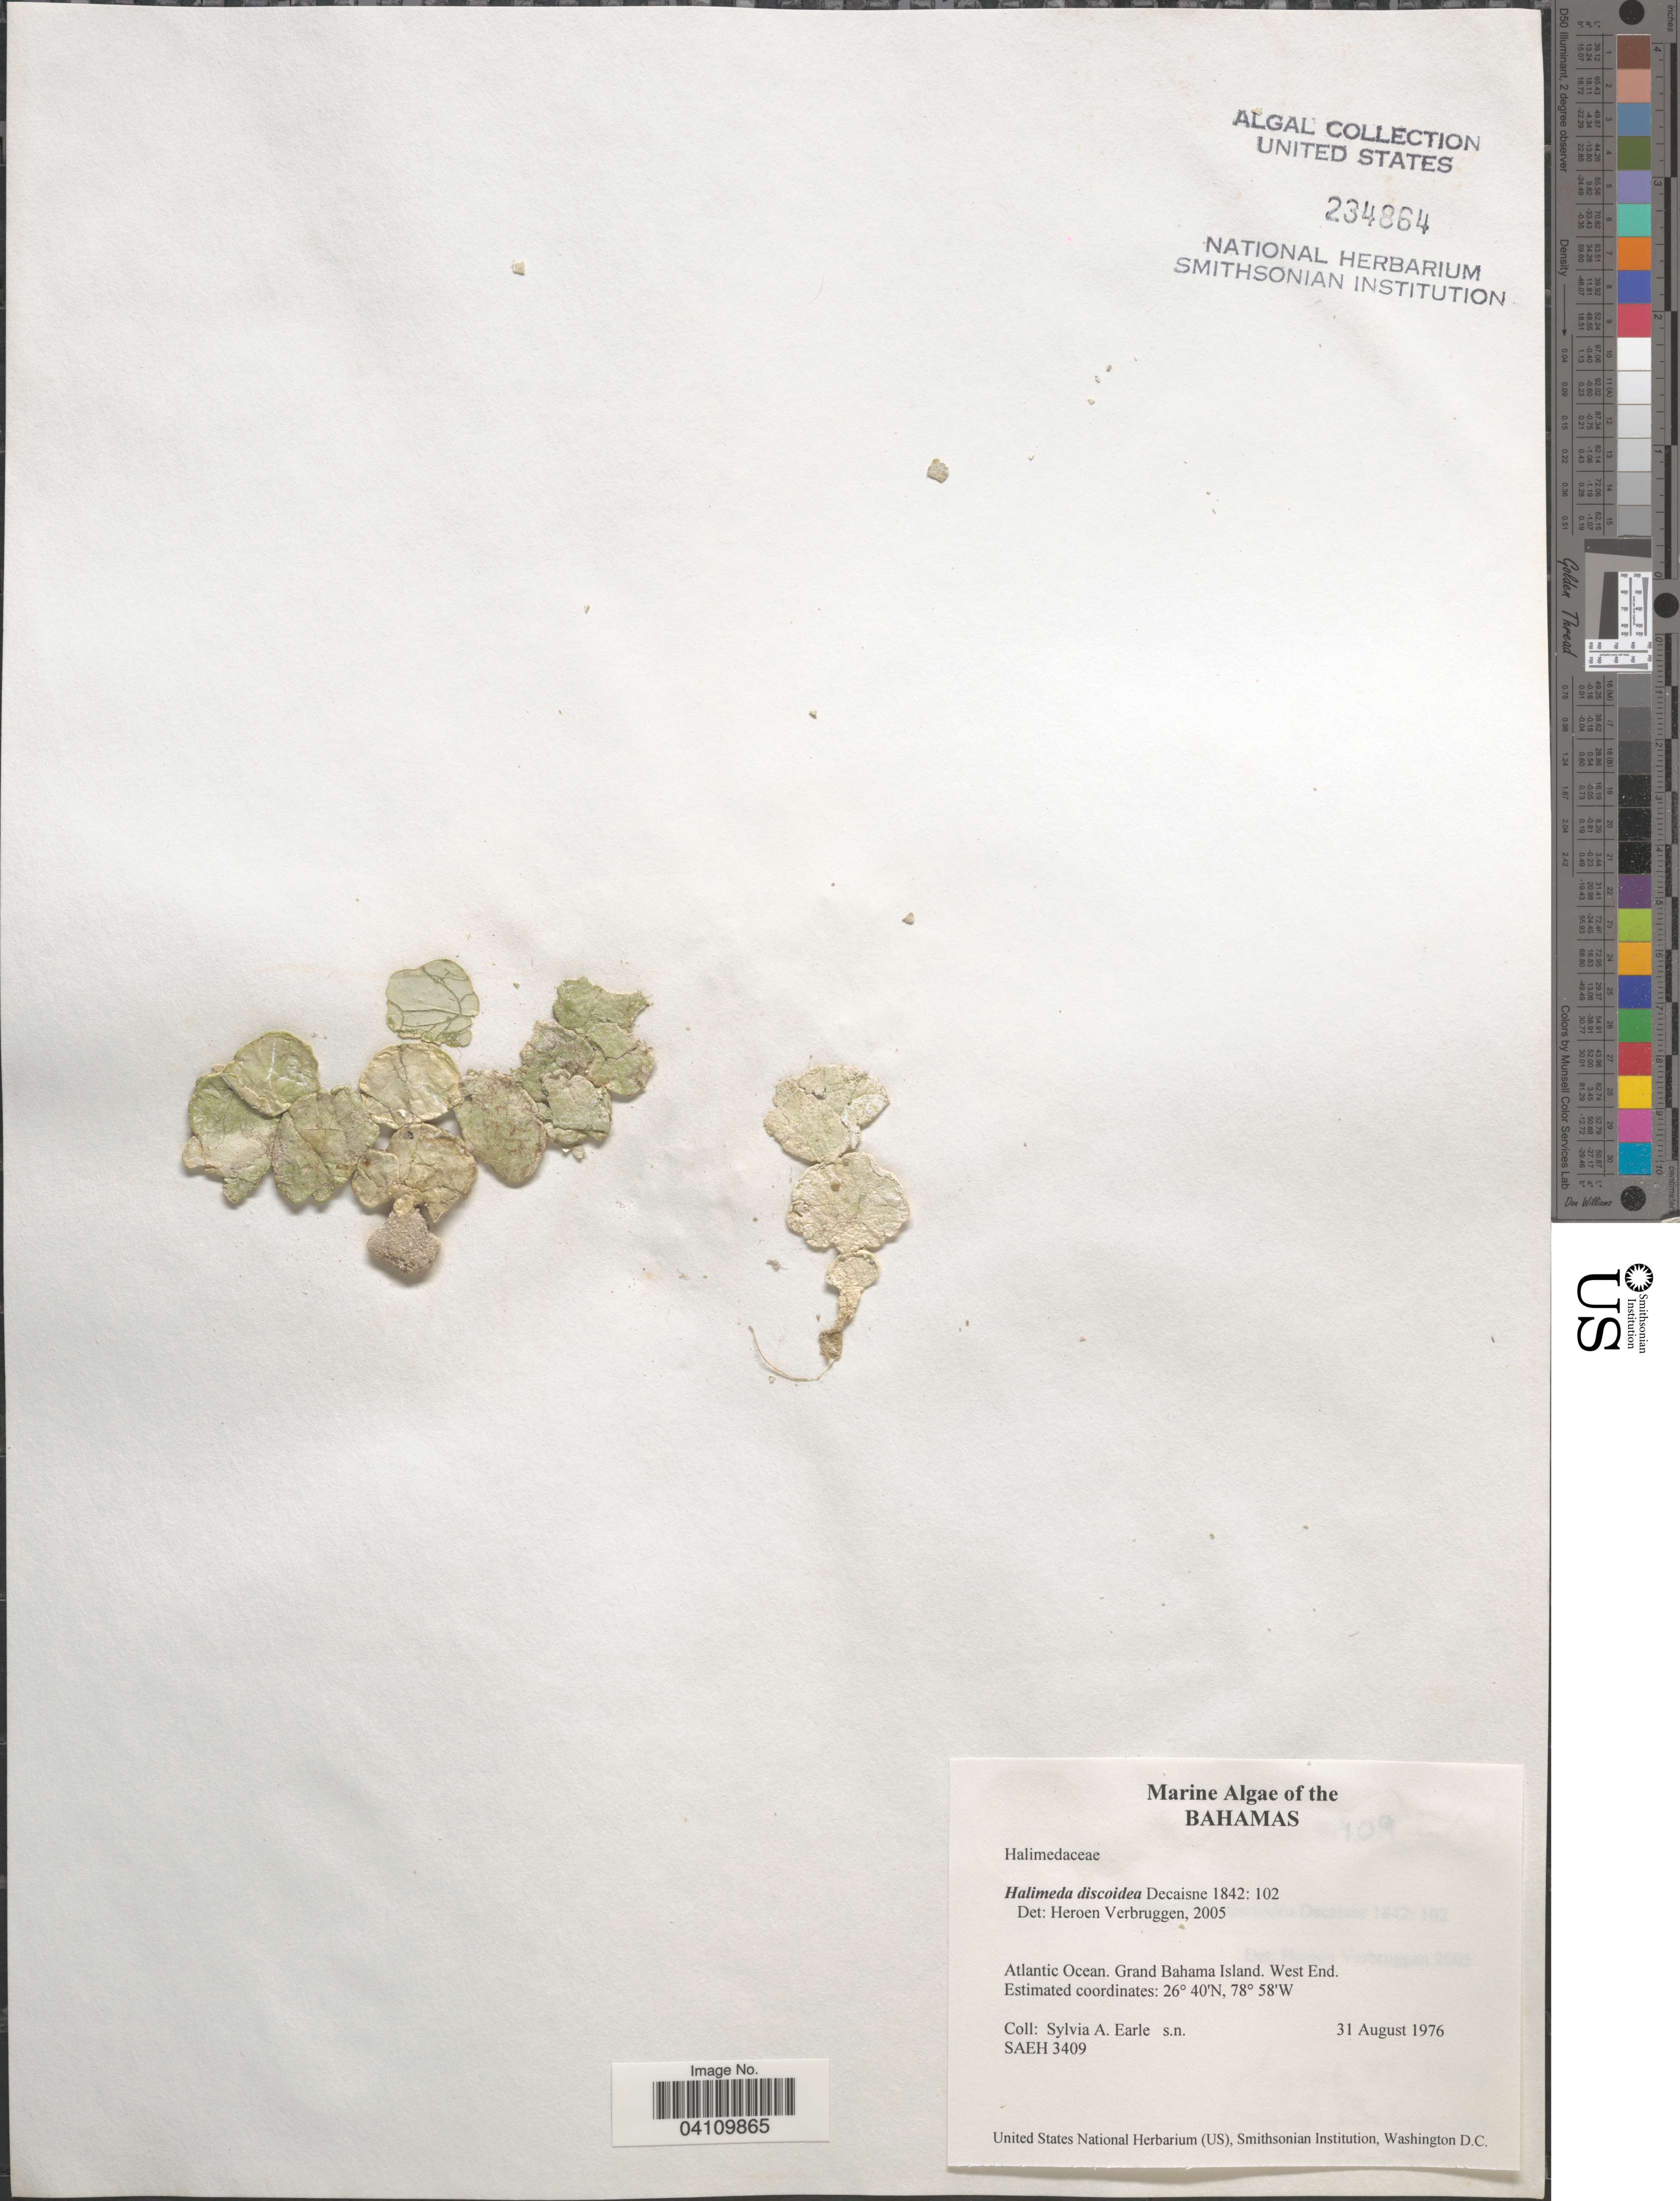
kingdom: Plantae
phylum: Chlorophyta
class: Ulvophyceae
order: Bryopsidales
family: Halimedaceae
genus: Halimeda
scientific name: Halimeda discoidea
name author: Decne.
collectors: S. A. Earle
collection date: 1976-08-31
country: Bahamas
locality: Atlantic Ocean. Grand Bahama Island. West End.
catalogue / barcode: US 234864